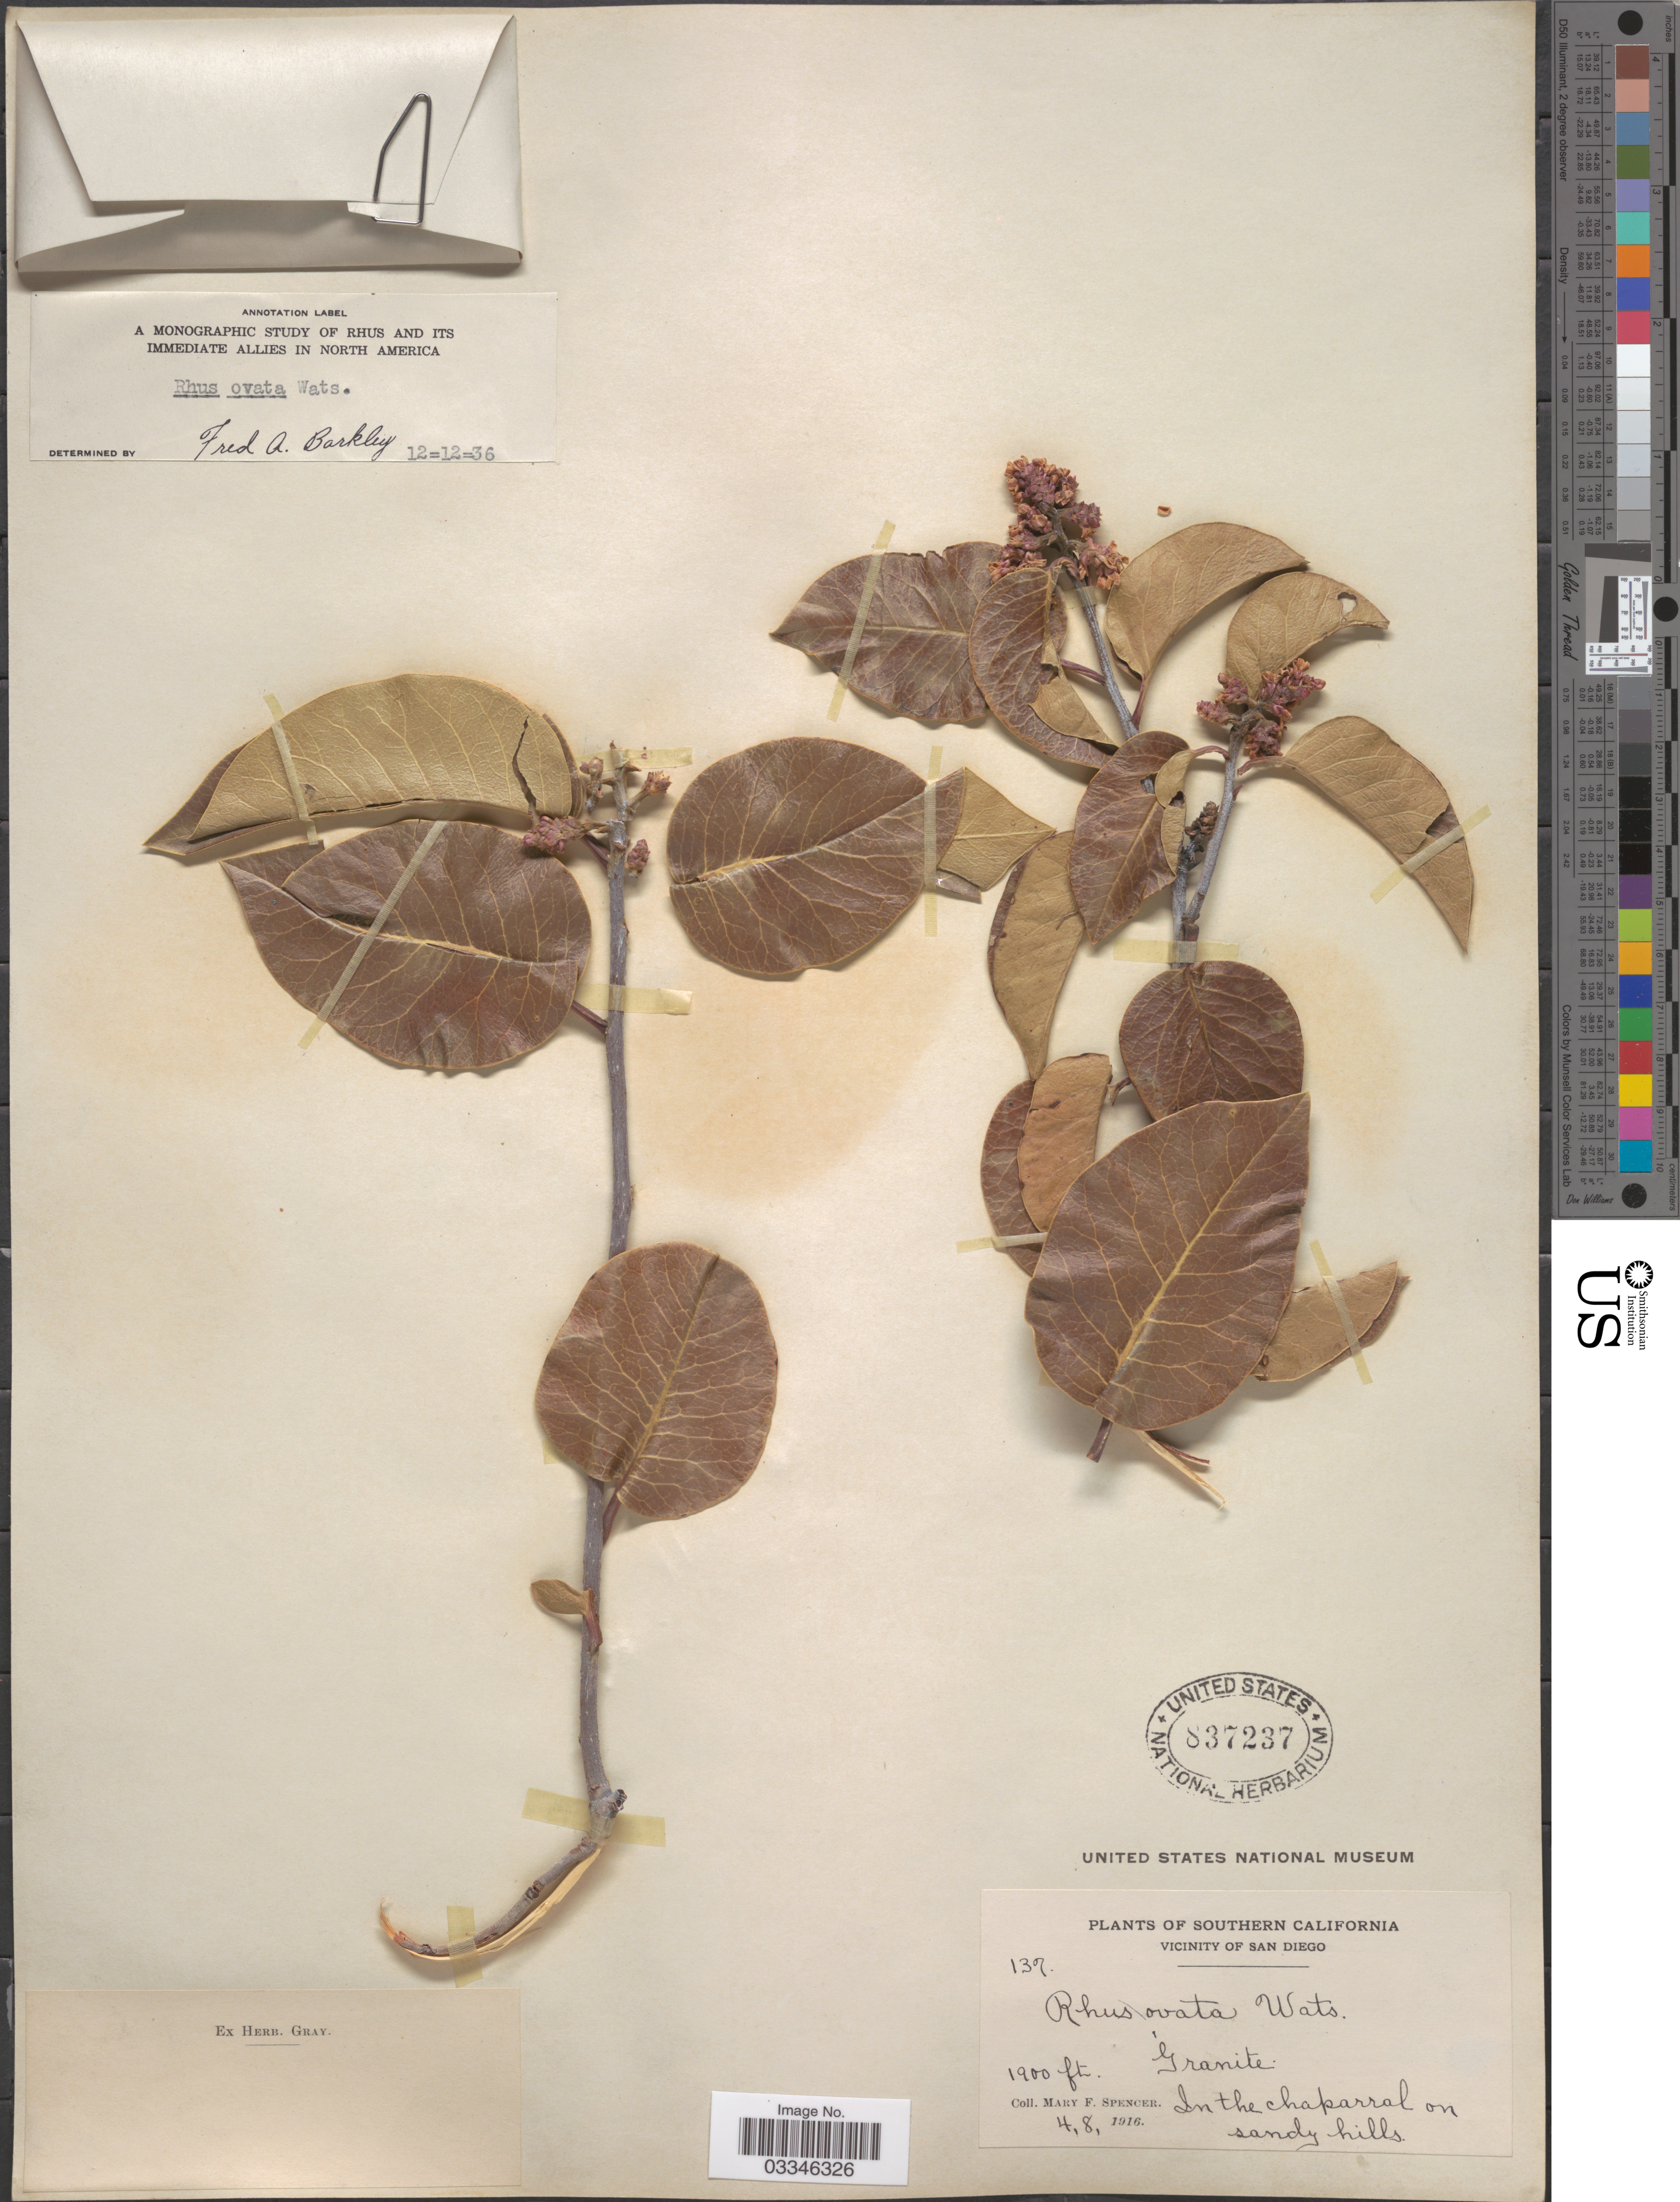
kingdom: Plantae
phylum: Tracheophyta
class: Magnoliopsida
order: Sapindales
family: Anacardiaceae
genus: Rhus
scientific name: Rhus ovata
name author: S. Watson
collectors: M. Spencer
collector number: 137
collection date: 1916-04-08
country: United States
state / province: California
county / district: San Diego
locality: Southern California. Vicinity of San Diego.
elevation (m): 579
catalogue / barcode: US 837237